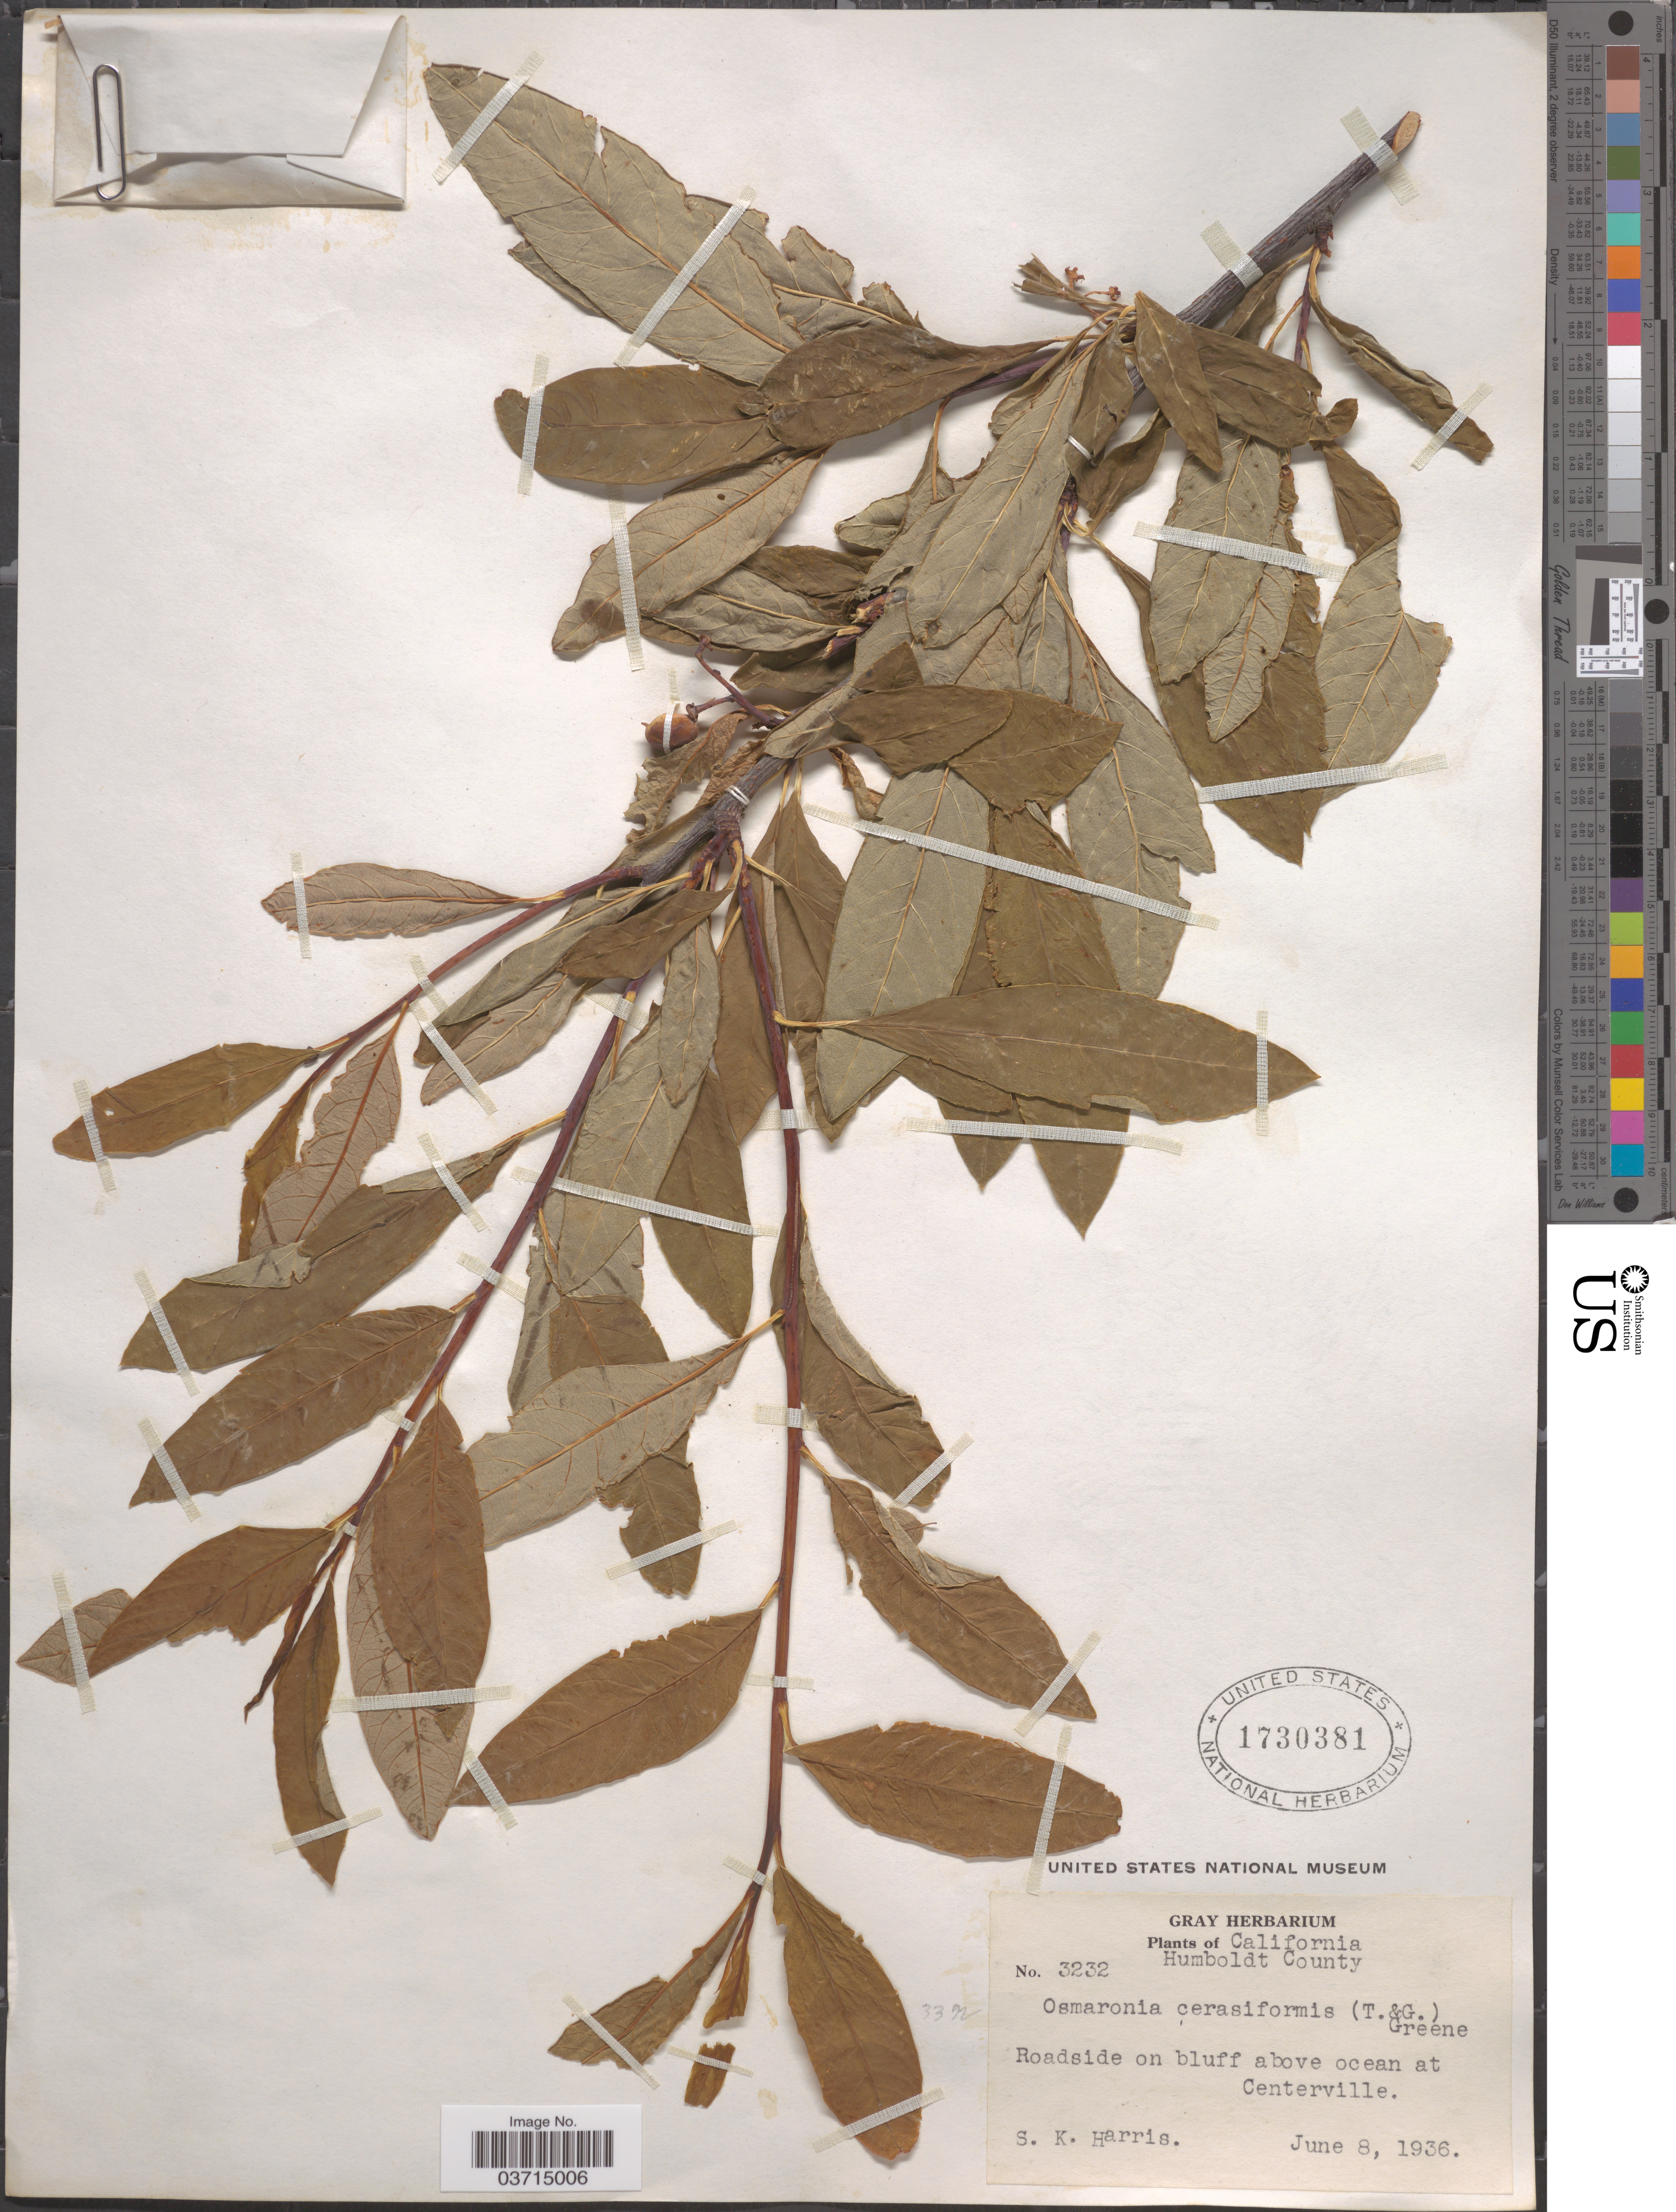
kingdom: Plantae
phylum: Tracheophyta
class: Magnoliopsida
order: Rosales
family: Rosaceae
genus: Oemleria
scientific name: Oemleria cerasiformis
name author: (Torr. & A. Gray ex Hook. & Arn.) J.W. Landon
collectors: S. K. Harris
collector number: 3232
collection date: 1936-06-08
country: United States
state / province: California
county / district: Humboldt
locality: Humboldt County. Roadside on bluff above ocean at Centerville.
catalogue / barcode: US 1730381